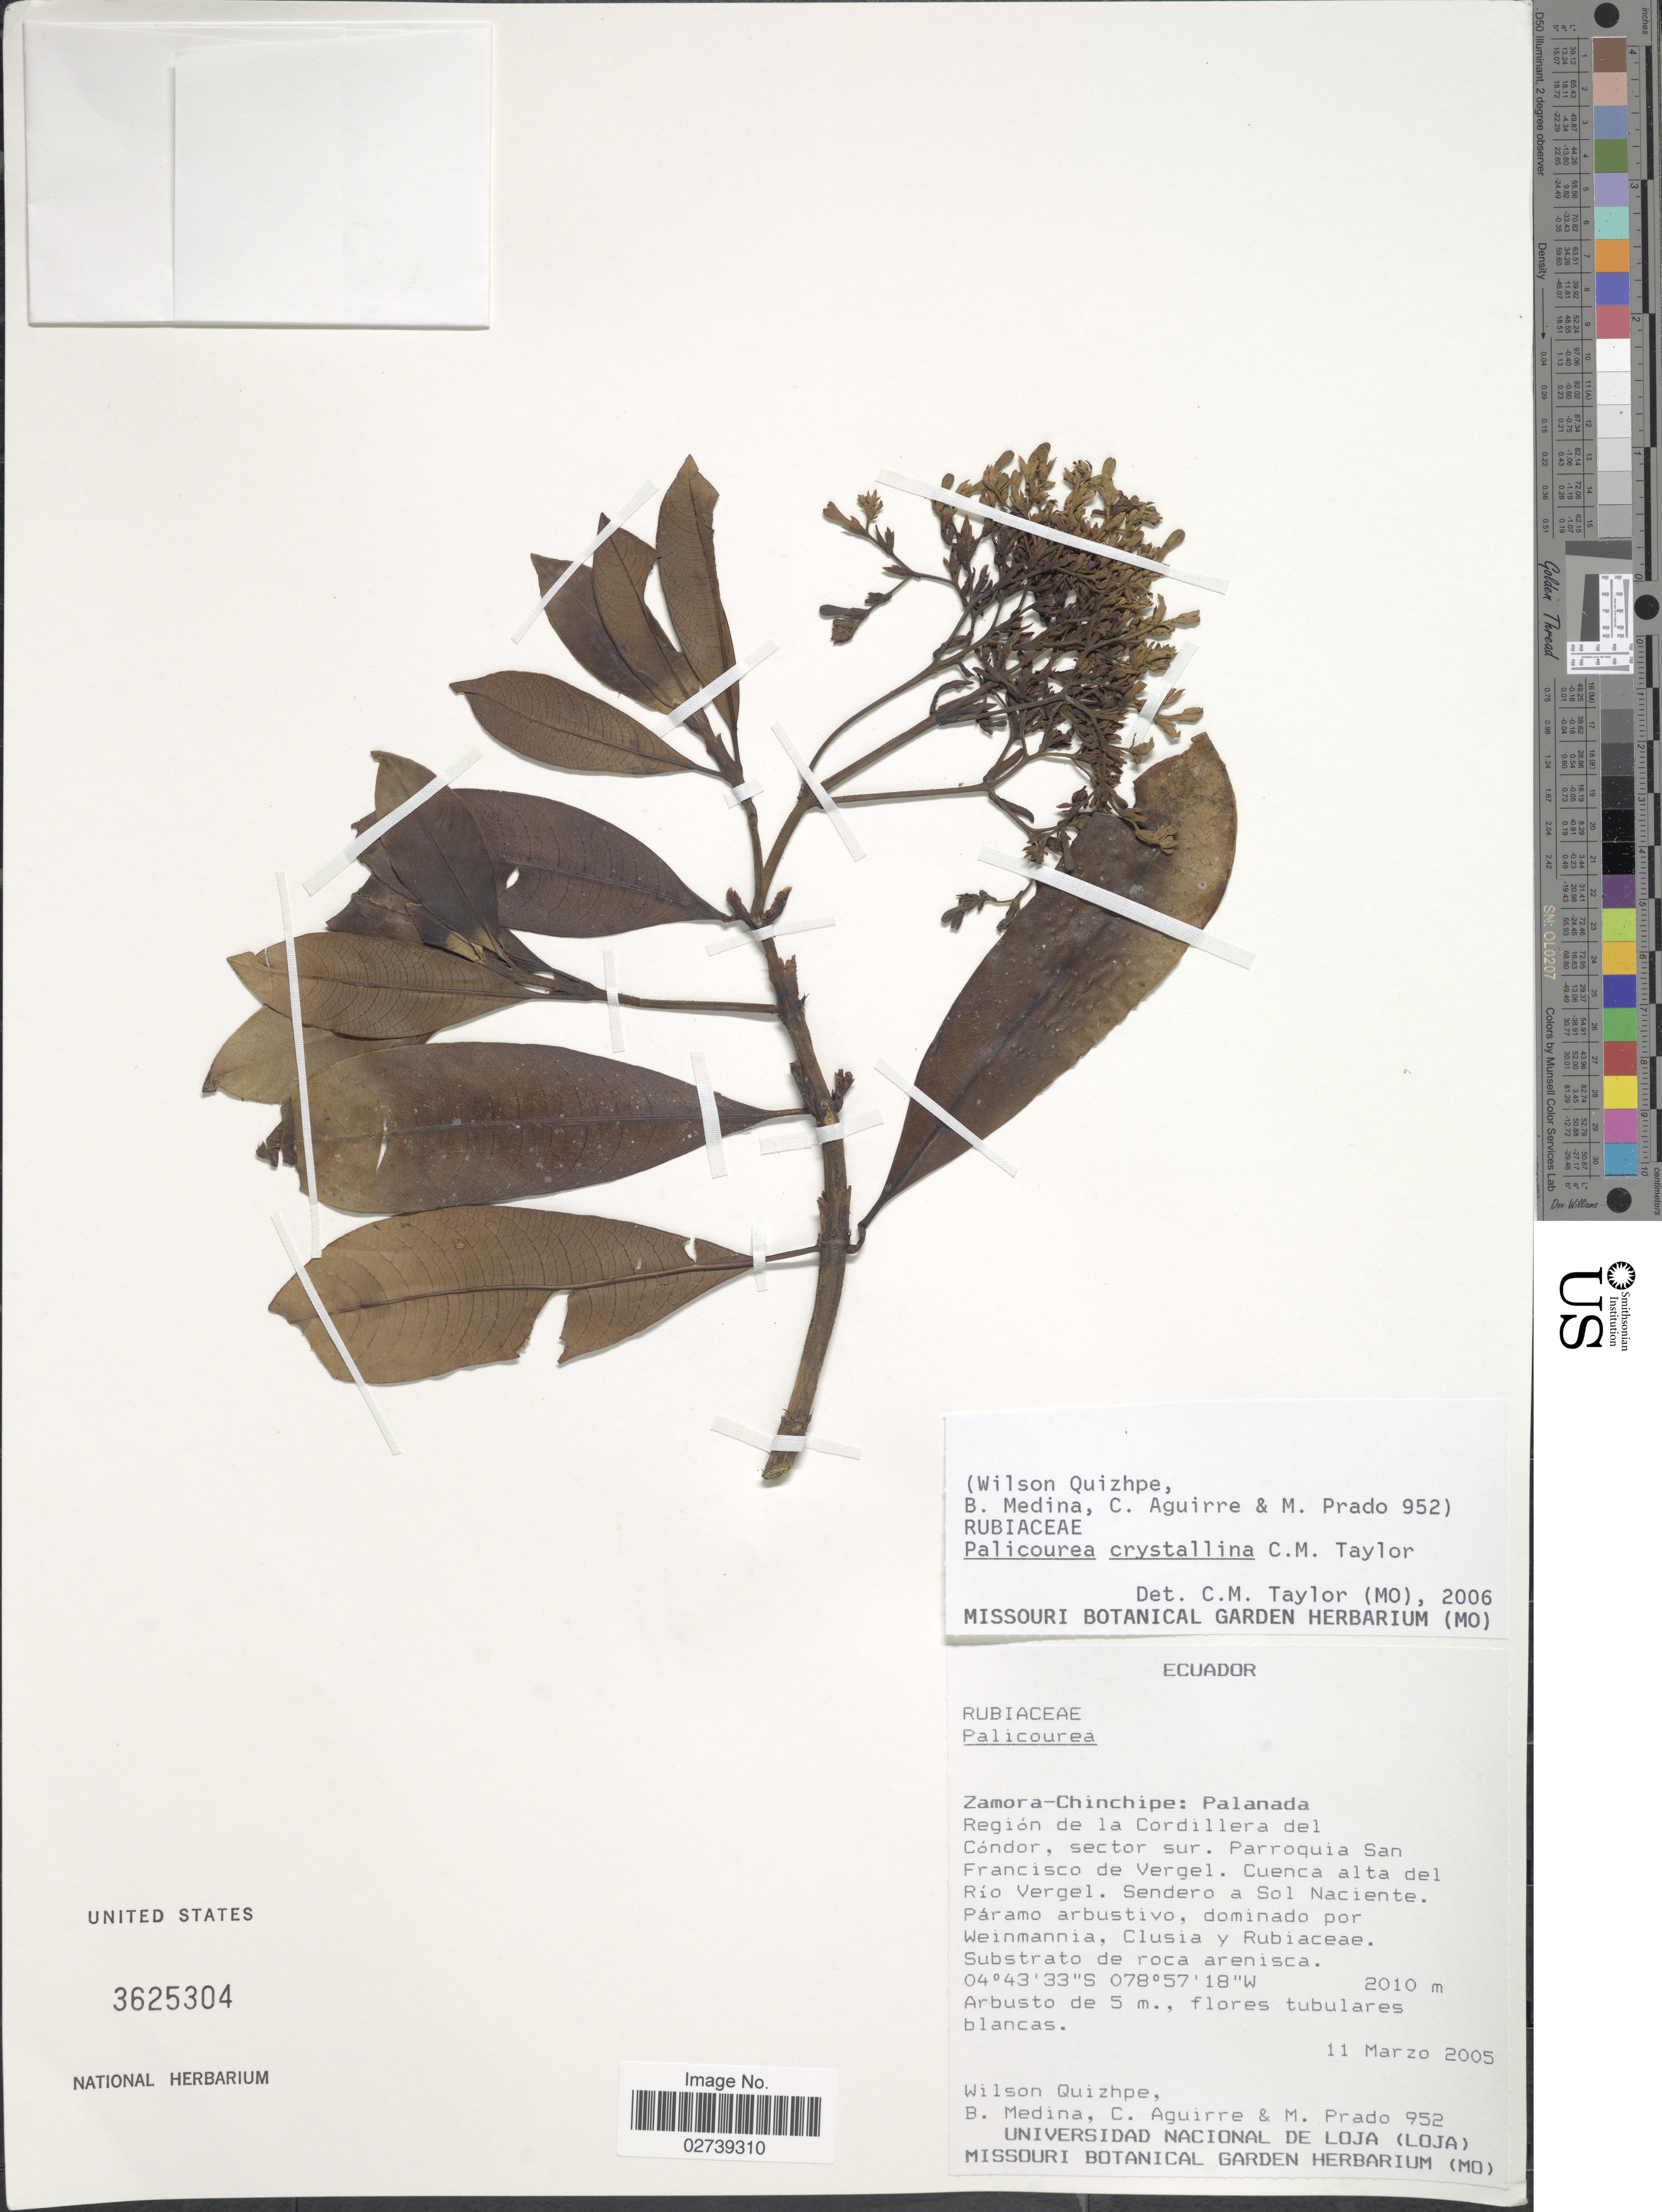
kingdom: Plantae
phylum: Tracheophyta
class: Magnoliopsida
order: Gentianales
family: Rubiaceae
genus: Palicourea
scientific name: Palicourea crystallina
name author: C.M. Taylor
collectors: W. Quizhpe, B. Medina, C. Aguirre & M. Prado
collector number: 952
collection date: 2005-03-11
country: Ecuador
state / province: Zamora-Chinchipe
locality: Palanada, Region de la Cordillera del Condor, sector sur, Parroquia San Francisco de Vergel, Cuenca alta del Rio Vergel, Sendero a Sol Naciente.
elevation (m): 2010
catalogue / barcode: US 3625304